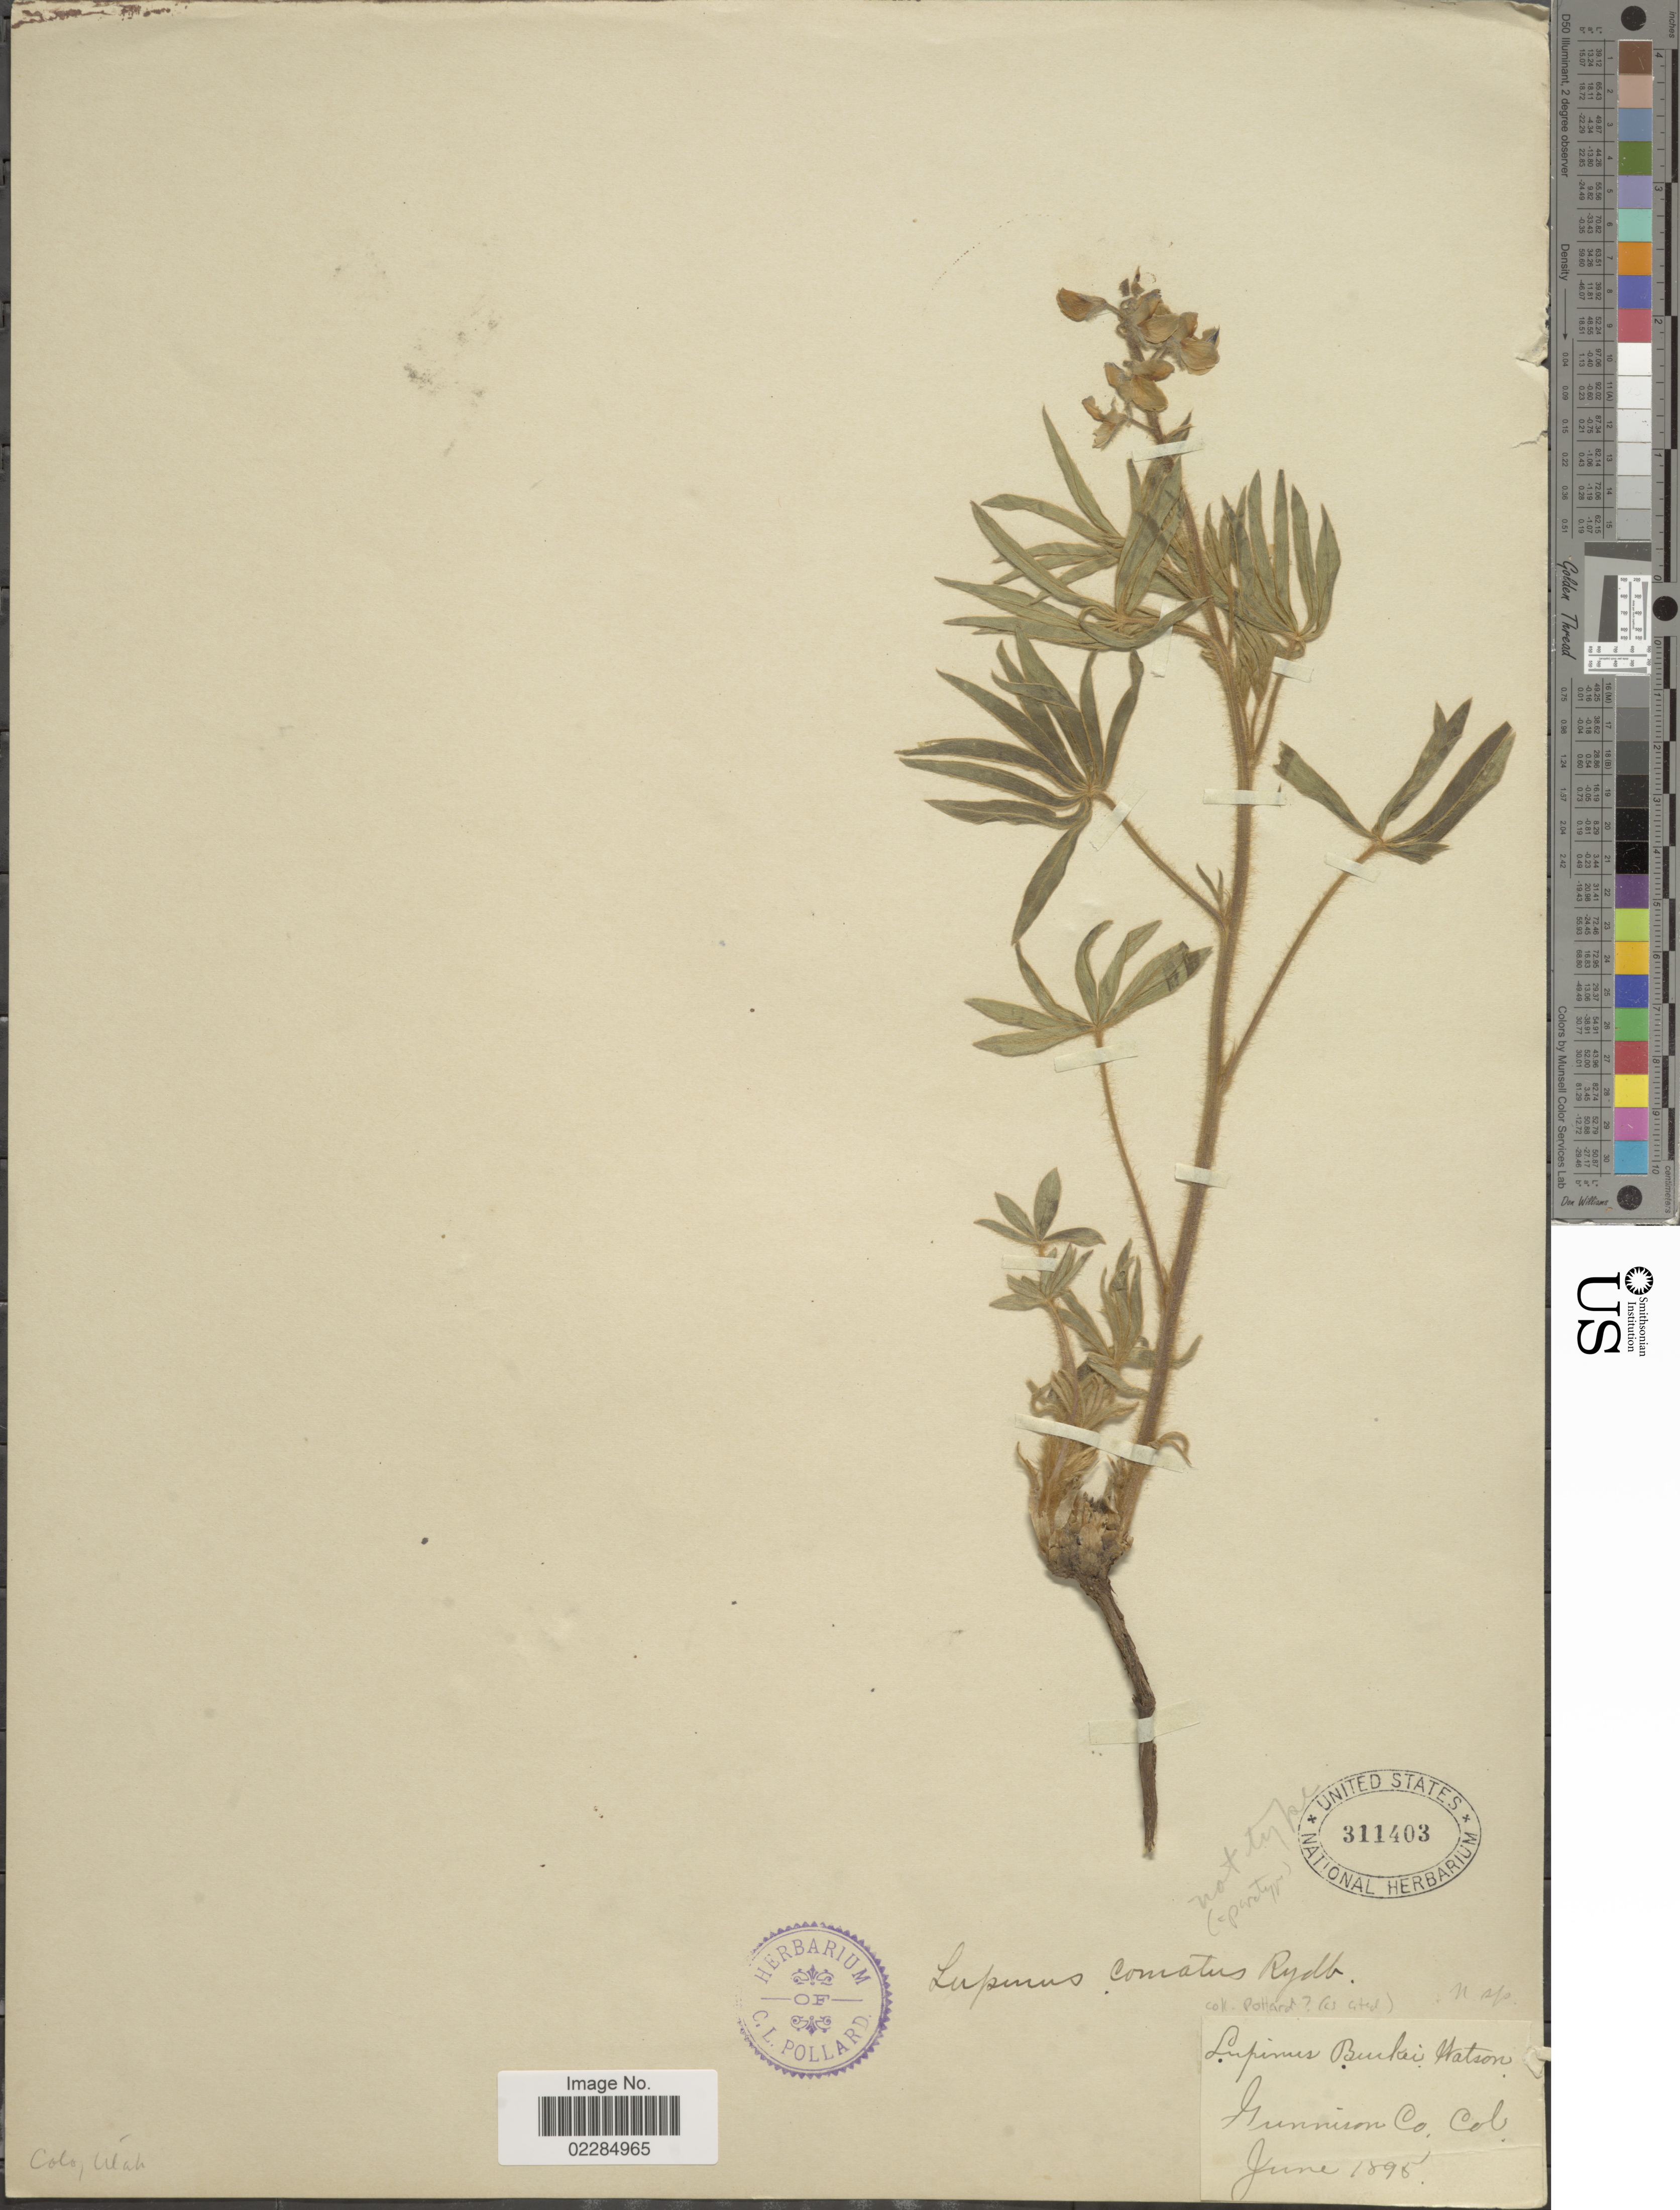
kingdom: Plantae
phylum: Tracheophyta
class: Magnoliopsida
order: Fabales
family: Fabaceae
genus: Lupinus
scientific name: Lupinus comatus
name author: Rydb.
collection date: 1895-06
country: United States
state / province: California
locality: Gunnison Co.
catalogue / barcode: US 311403